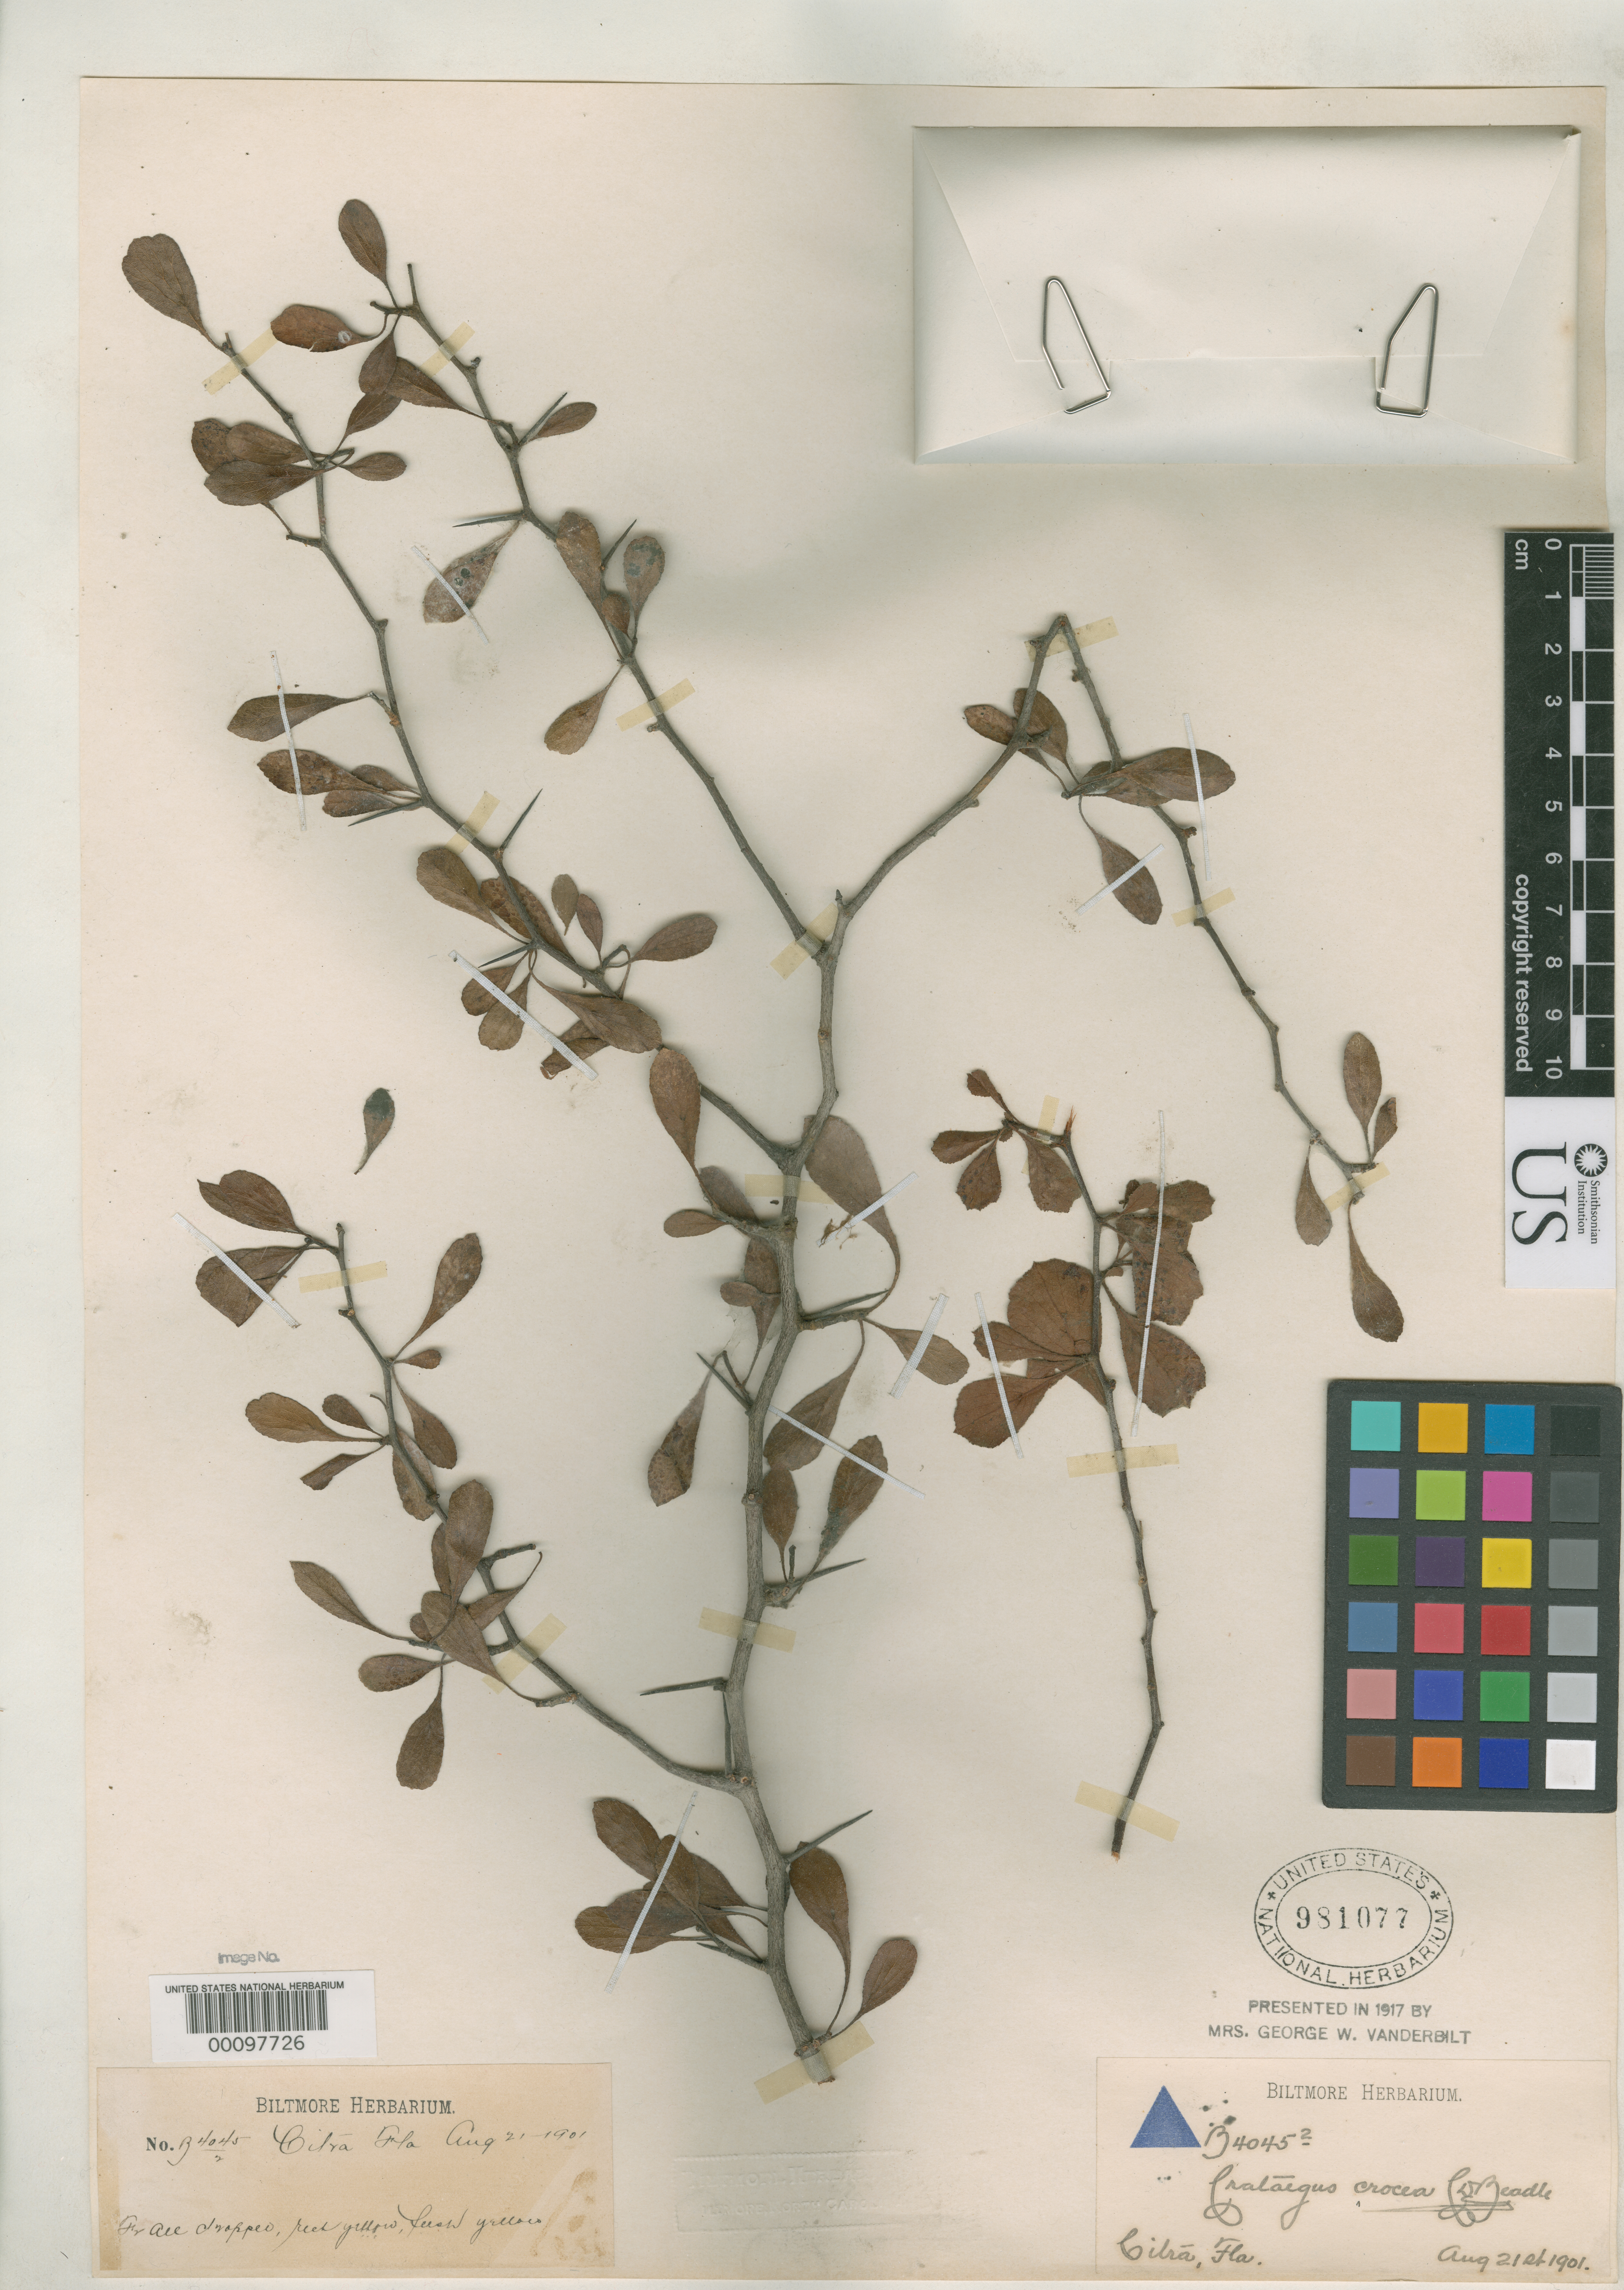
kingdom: Plantae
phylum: Tracheophyta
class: Magnoliopsida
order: Rosales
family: Rosaceae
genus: Crataegus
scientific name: Crataegus crocea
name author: Beadle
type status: Syntype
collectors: ex herb. Biltmore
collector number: B 4045(2)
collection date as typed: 21 Aug 1901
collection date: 1901-08-21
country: United States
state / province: Florida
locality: Citra.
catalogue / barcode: US 981077